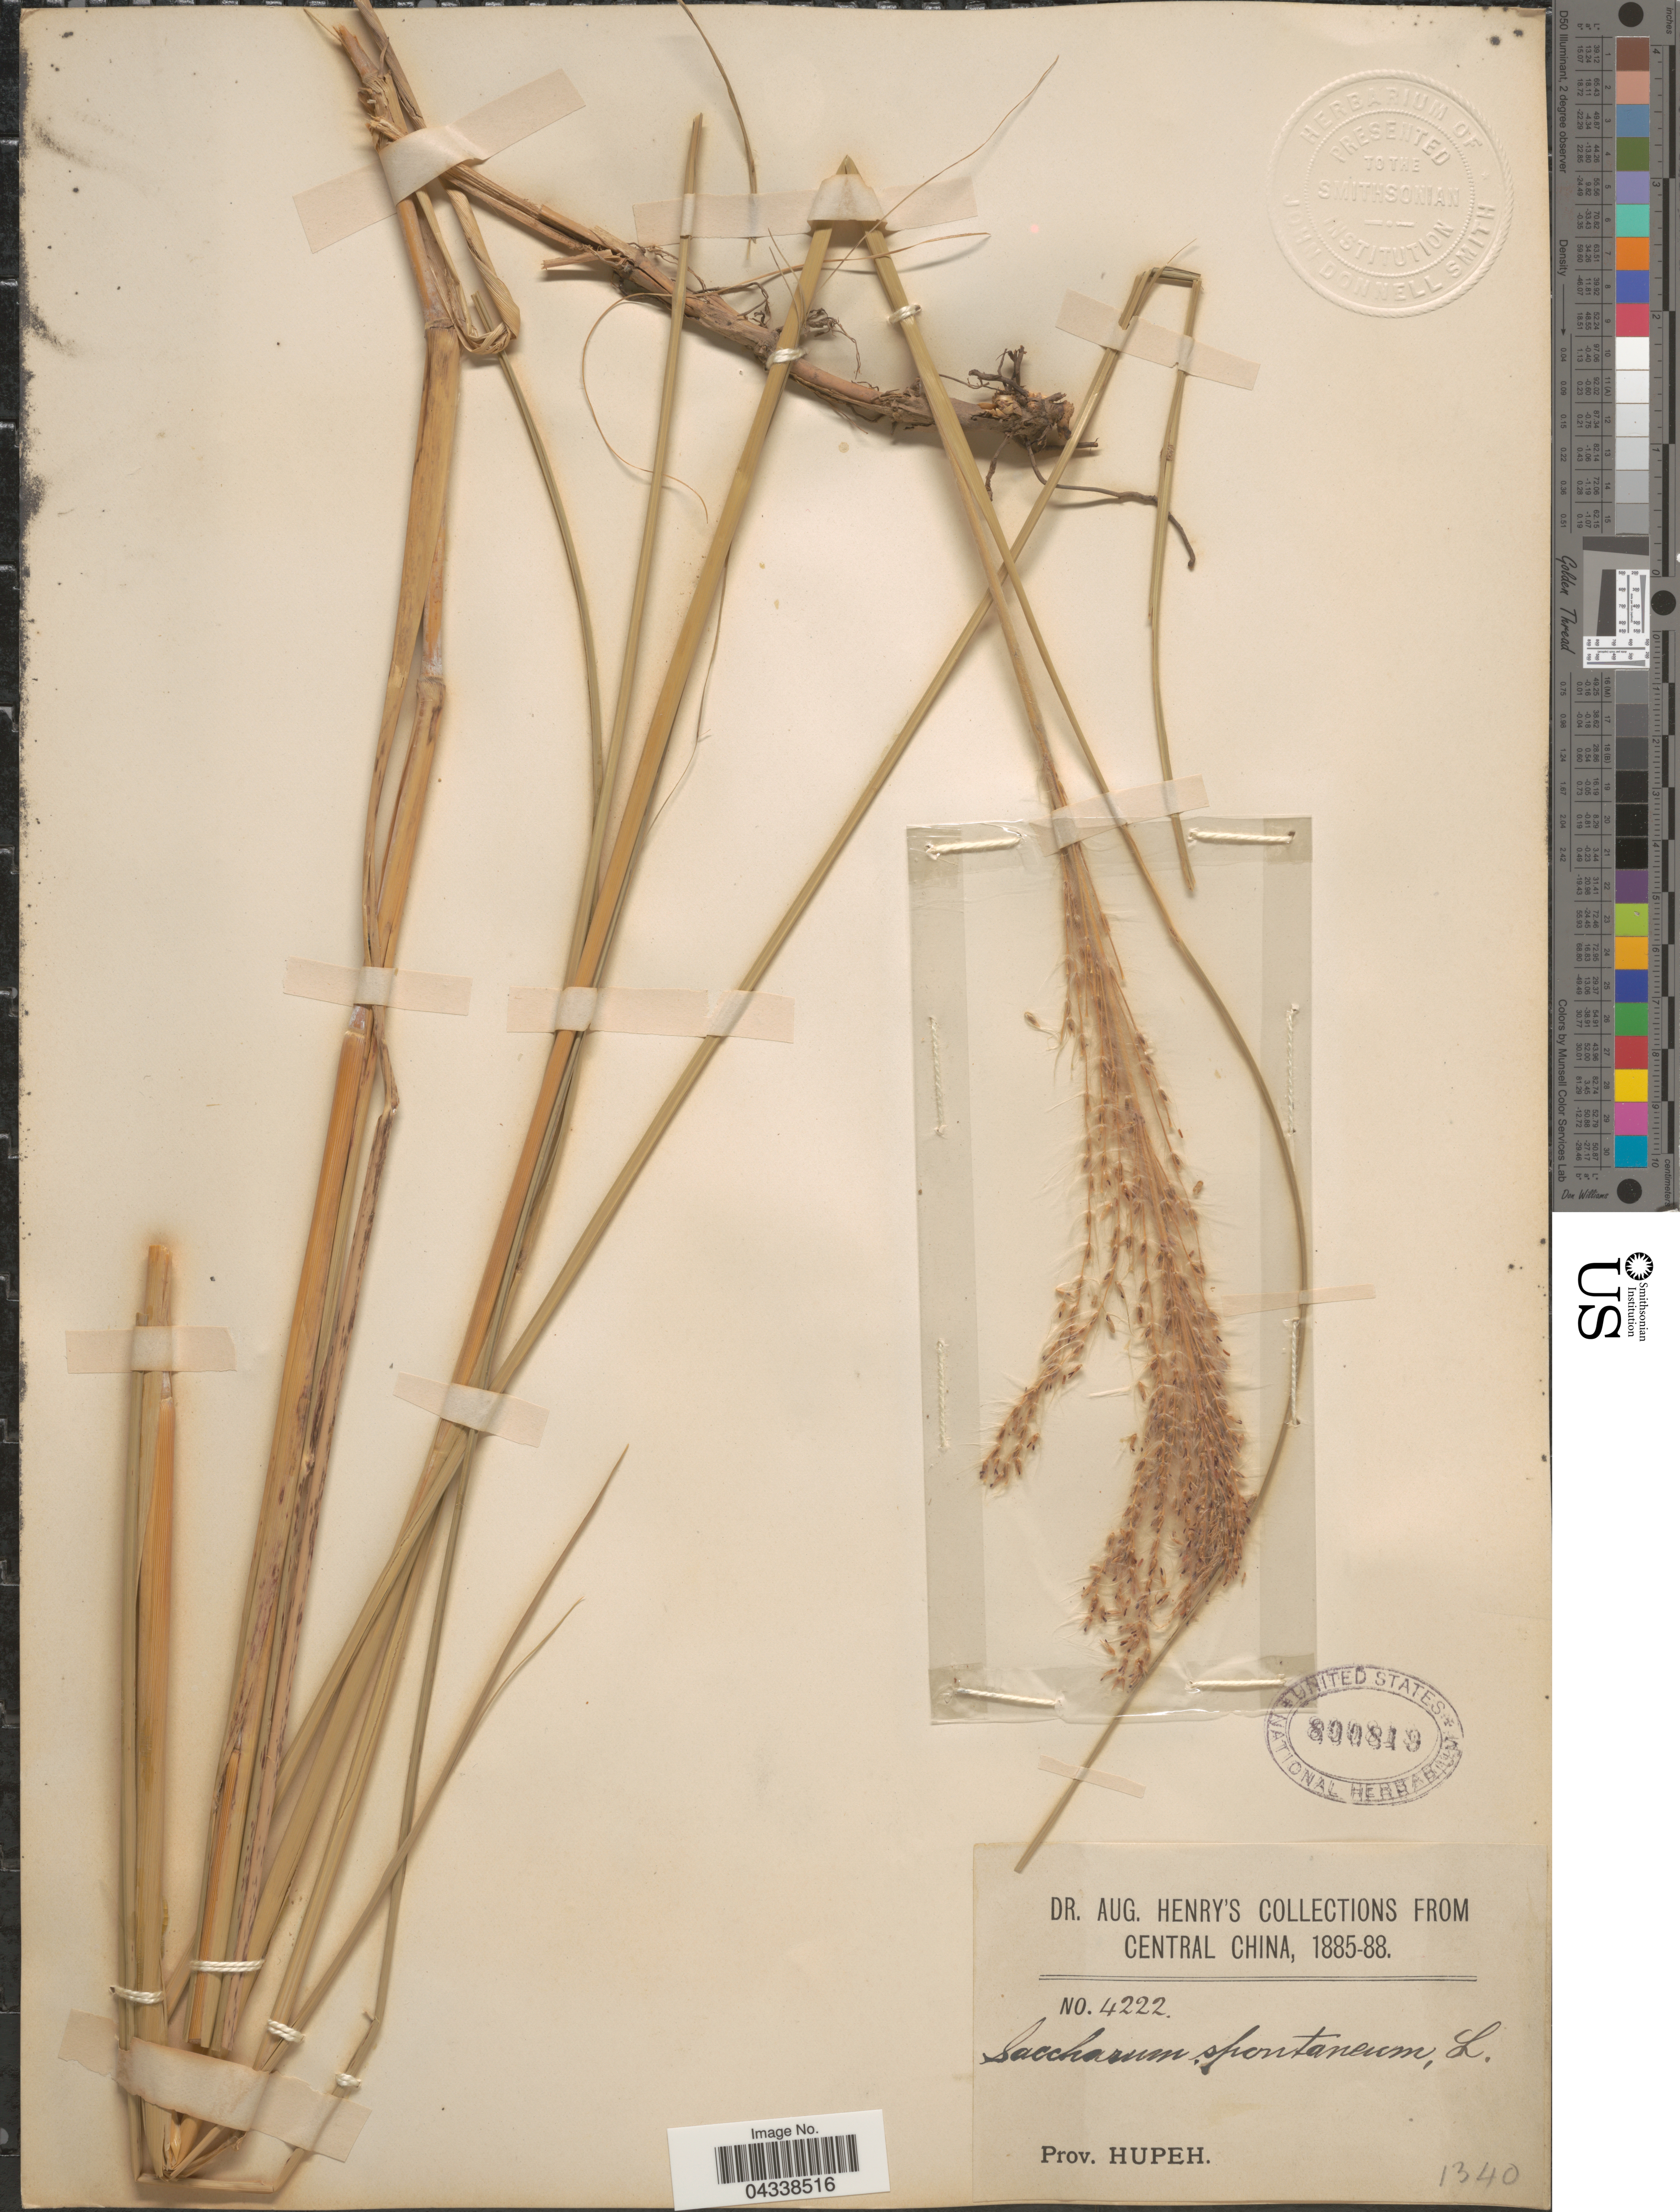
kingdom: Plantae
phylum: Tracheophyta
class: Liliopsida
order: Poales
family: Poaceae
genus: Saccharum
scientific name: Saccharum spontaneum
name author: L.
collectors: A. Henry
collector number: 4222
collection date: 1885/1888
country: China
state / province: Hubei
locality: Central China. Prov. Hupeh.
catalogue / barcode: US 800819